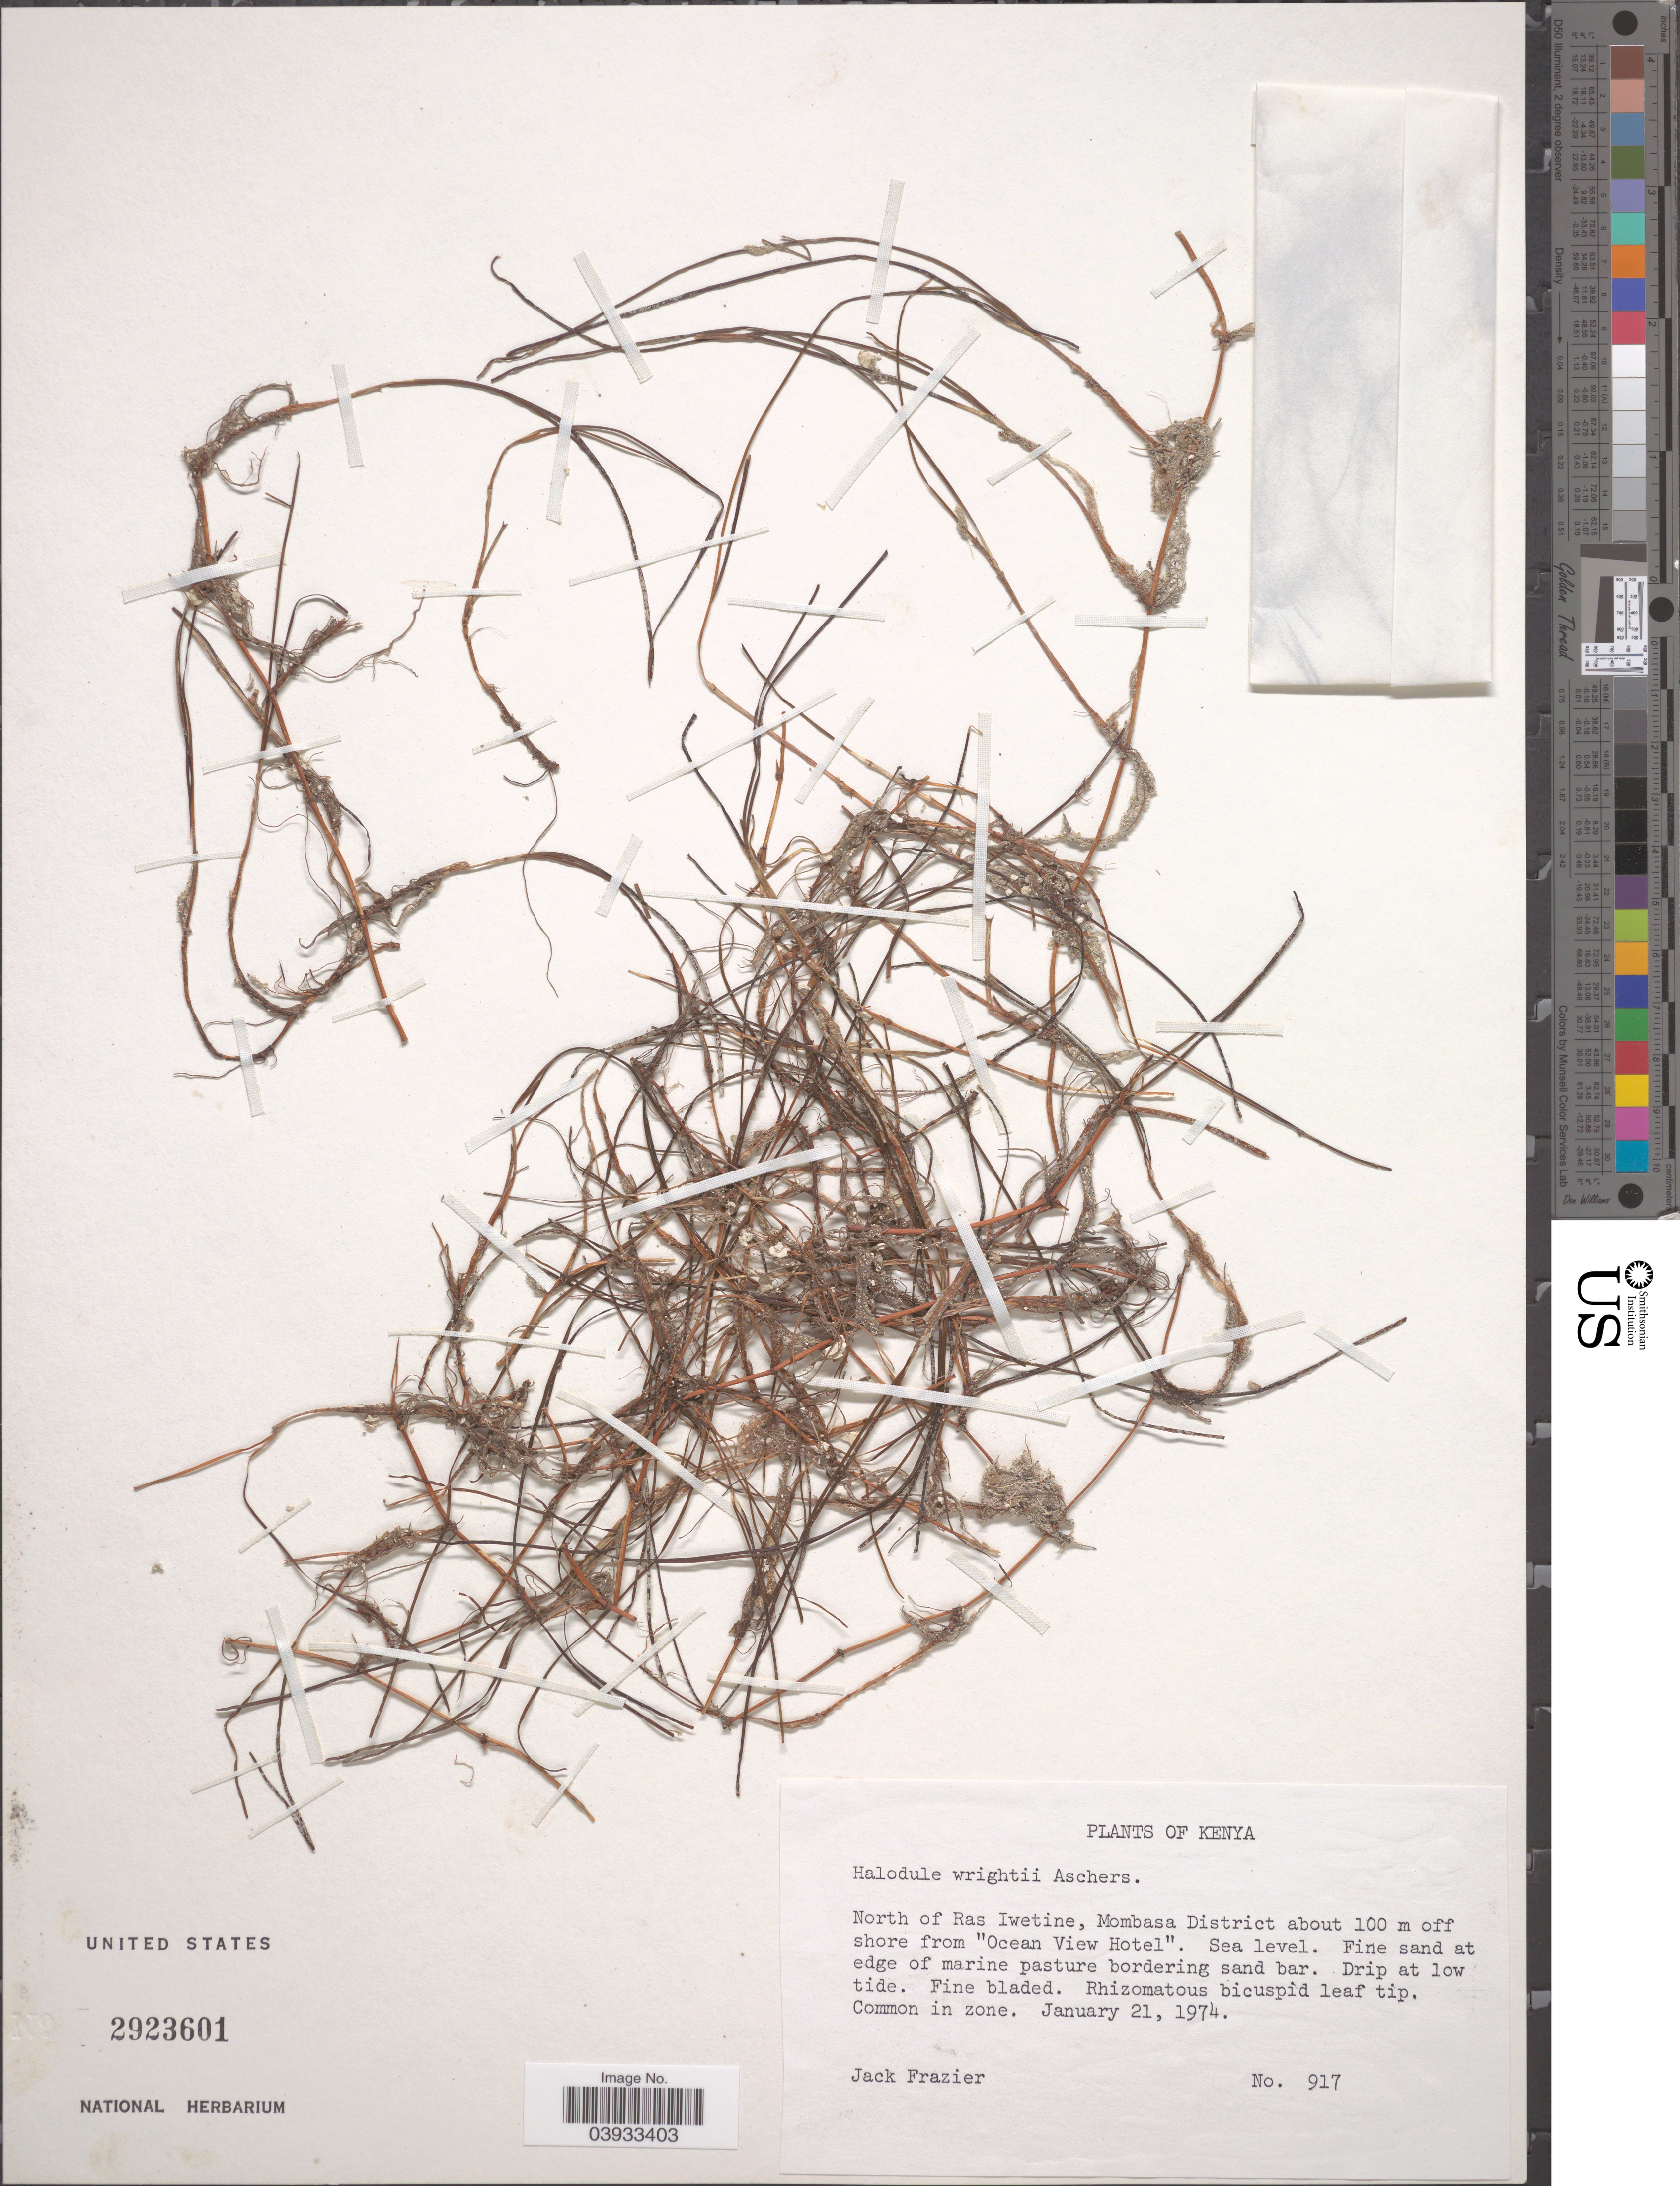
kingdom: Plantae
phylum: Tracheophyta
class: Liliopsida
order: Alismatales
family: Cymodoceaceae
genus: Halodule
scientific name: Halodule wrightii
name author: Asch.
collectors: J. Frazier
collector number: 917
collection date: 1974-01-21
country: Kenya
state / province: Mombasa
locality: North of Ras Iwetine, Mombasa District about 100 m off shore from "Ocean View Hotel".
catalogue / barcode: US 2923601